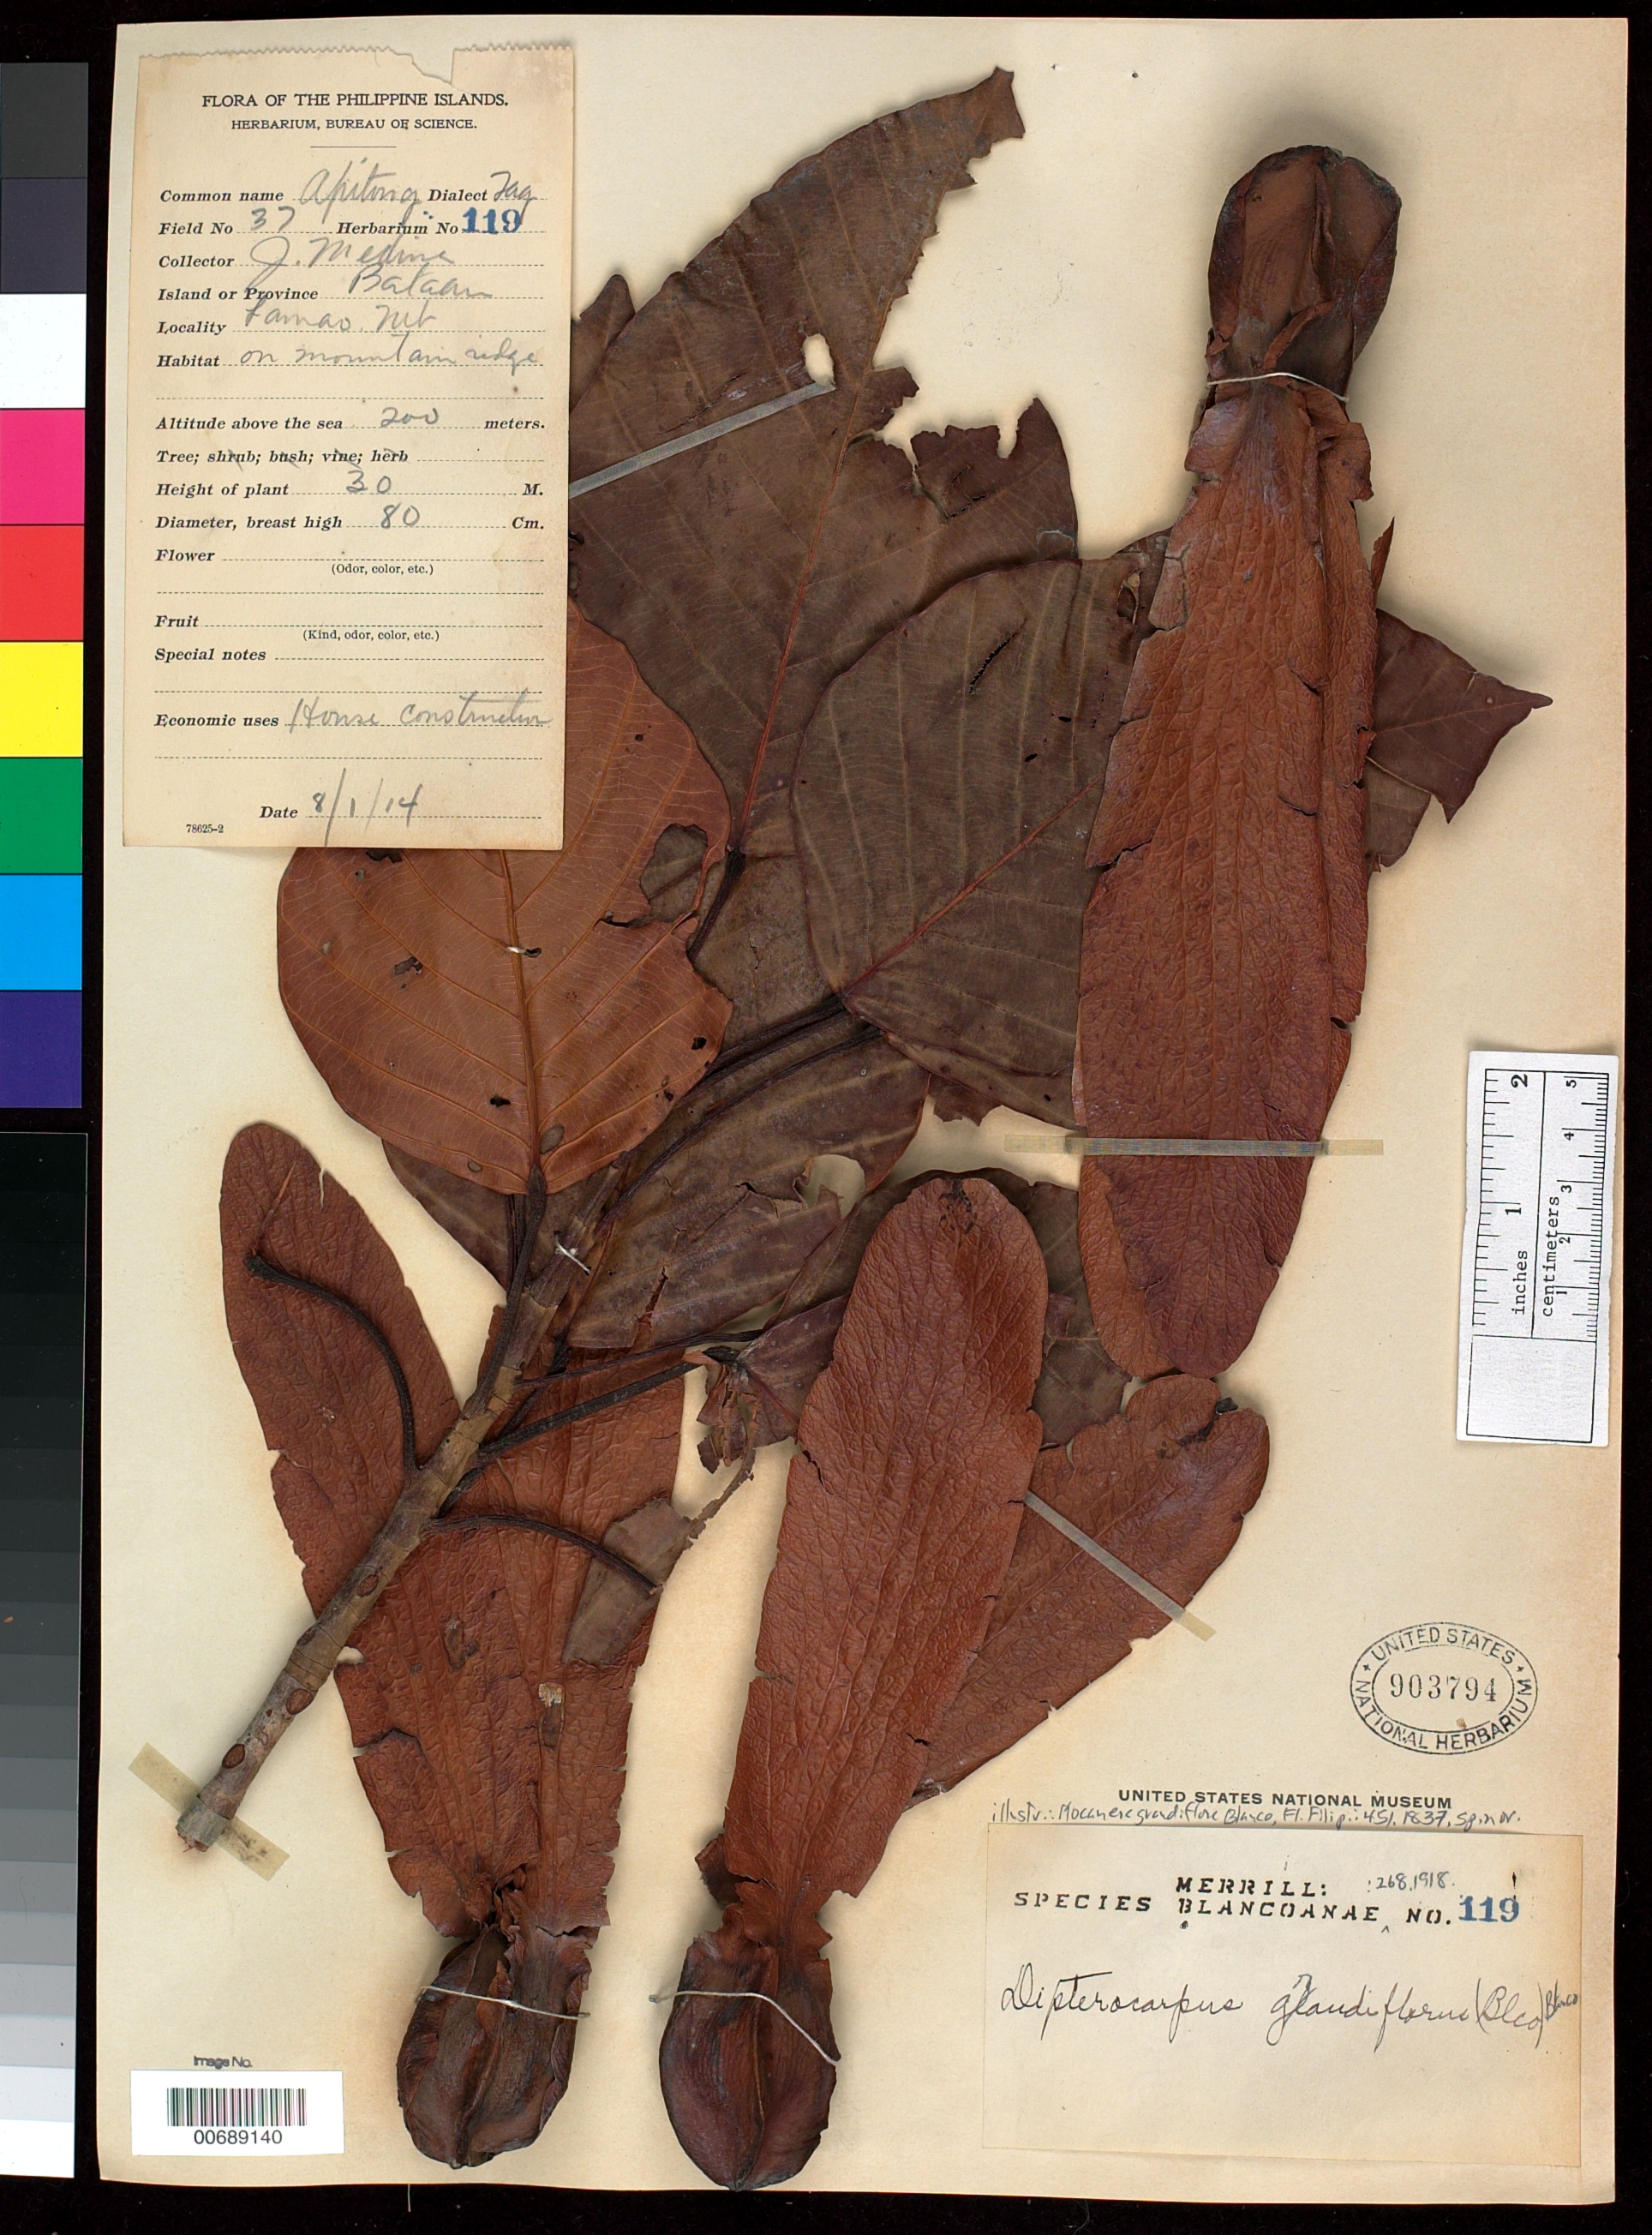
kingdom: Plantae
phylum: Tracheophyta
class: Magnoliopsida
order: Malvales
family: Dipterocarpaceae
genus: Dipterocarpus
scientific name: Dipterocarpus grandiflorus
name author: (Blanco) Blanco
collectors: J. Medina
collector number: Sp. Blancoan. 0119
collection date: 1914-07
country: Philippines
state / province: Central Luzon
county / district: Bataan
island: Luzon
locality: Lamao Mt.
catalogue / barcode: US 903794